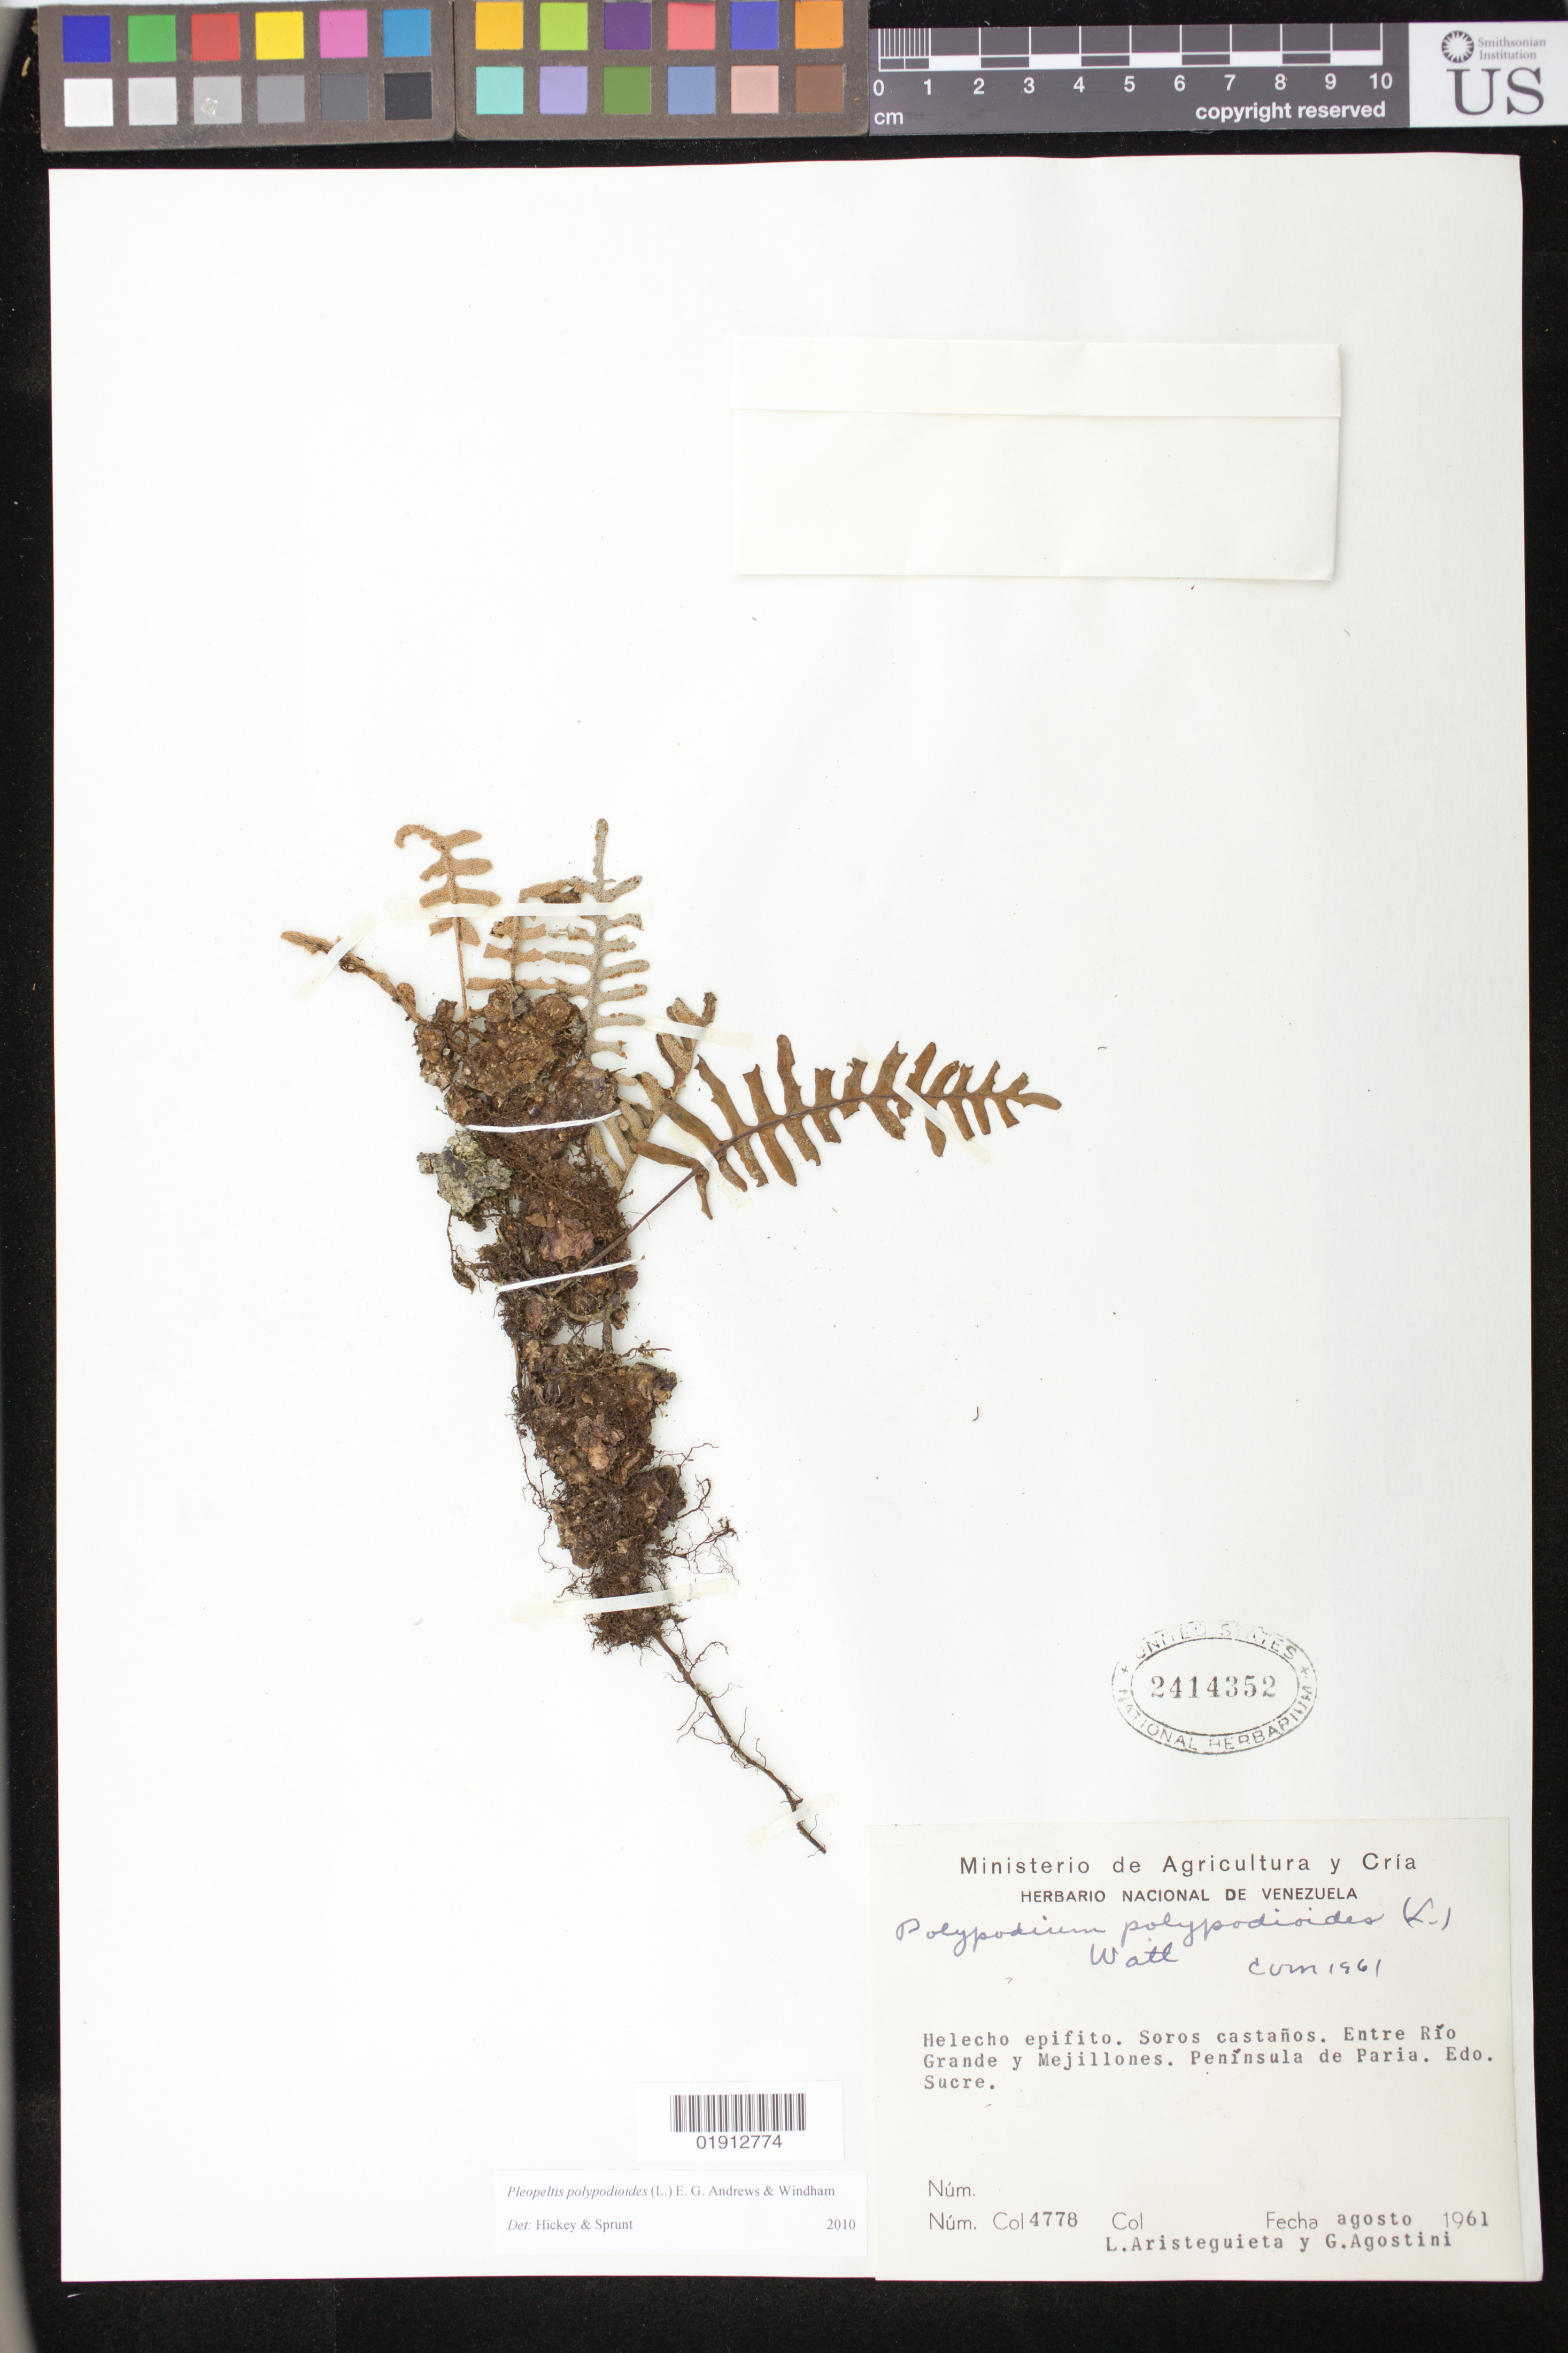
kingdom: Plantae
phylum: Tracheophyta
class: Polypodiopsida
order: Polypodiales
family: Polypodiaceae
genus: Pleopeltis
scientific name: Pleopeltis polypodioides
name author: (L.) E.G. Andrews & Windham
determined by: Hickey, R. J.; Sprunt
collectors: L. Aristeguieta & G. Agostini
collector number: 4778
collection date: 1961-08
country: Venezuela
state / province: Sucre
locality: Entre Rio Grande y Mejillones, Peninsula de Paria. Edo. Sucre.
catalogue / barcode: US 2414352